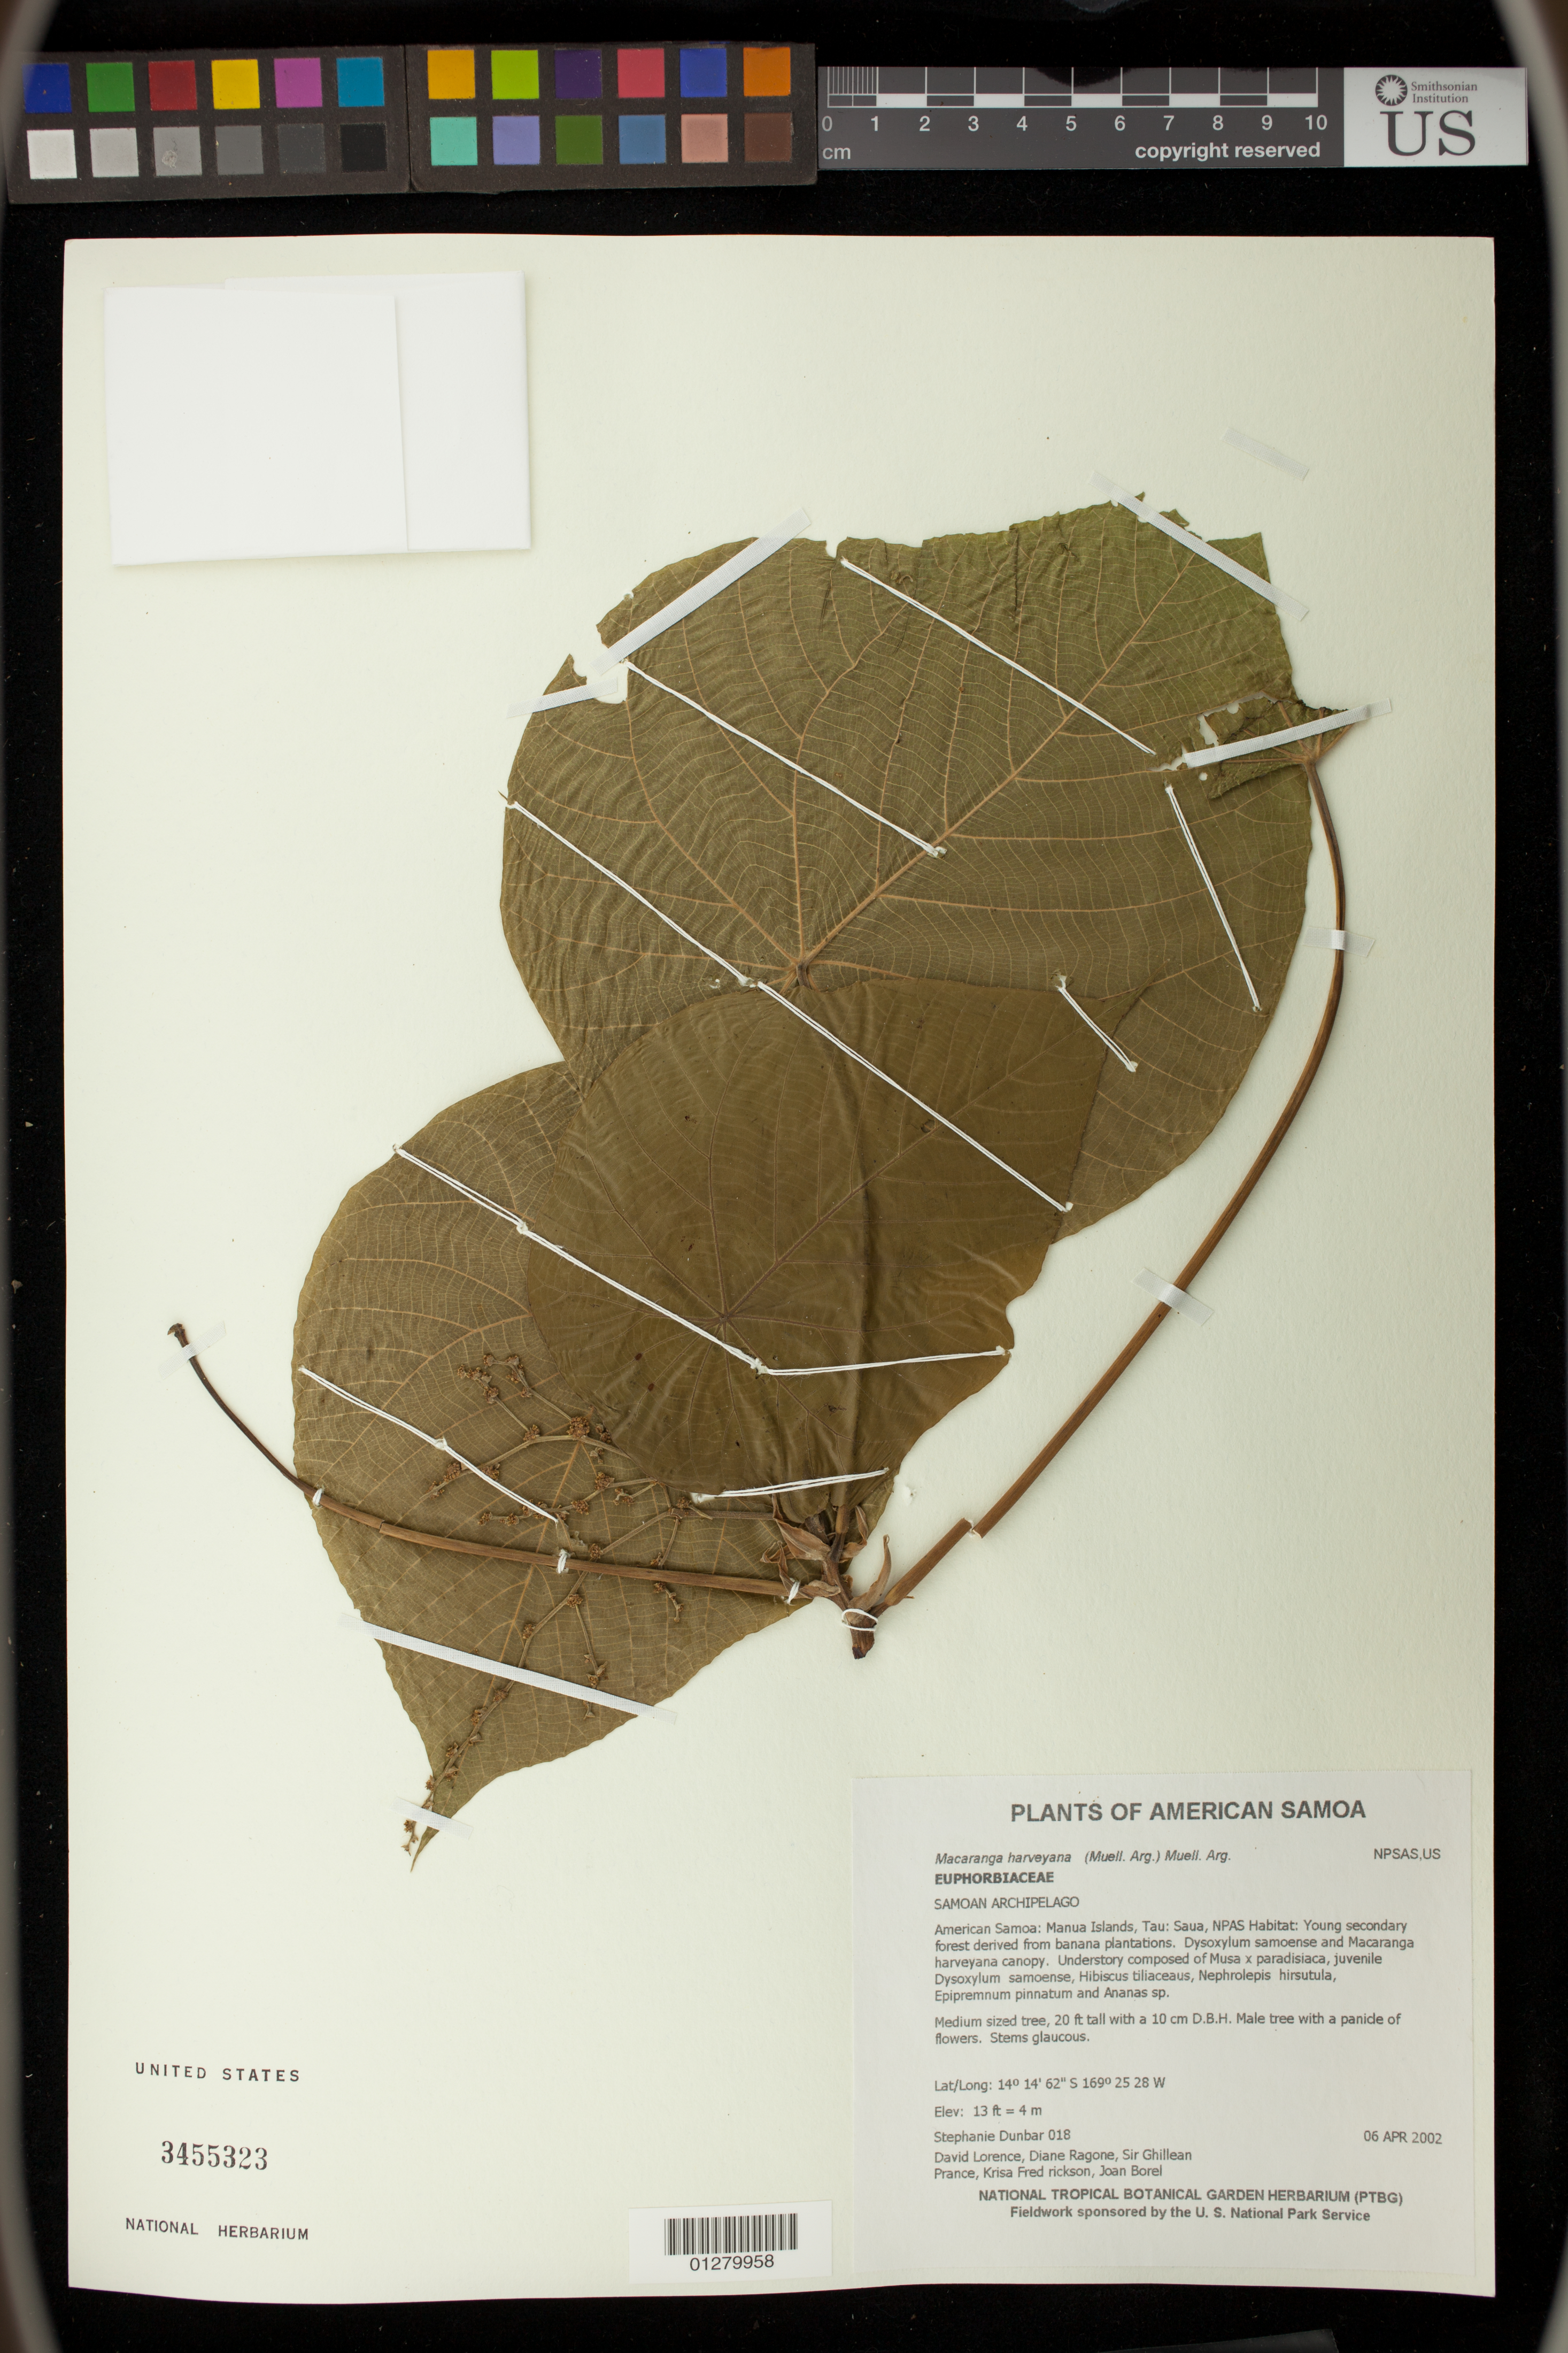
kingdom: Plantae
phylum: Tracheophyta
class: Magnoliopsida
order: Malpighiales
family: Euphorbiaceae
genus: Macaranga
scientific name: Macaranga harveyana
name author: Müll. Arg.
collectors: S. Dunbar, D. Lorence, D. Ragone, G. T. Prance, K. Rickson & J. Borel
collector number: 018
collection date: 2002-04-06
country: American Samoa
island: Ta'u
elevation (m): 4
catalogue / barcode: US 3455323